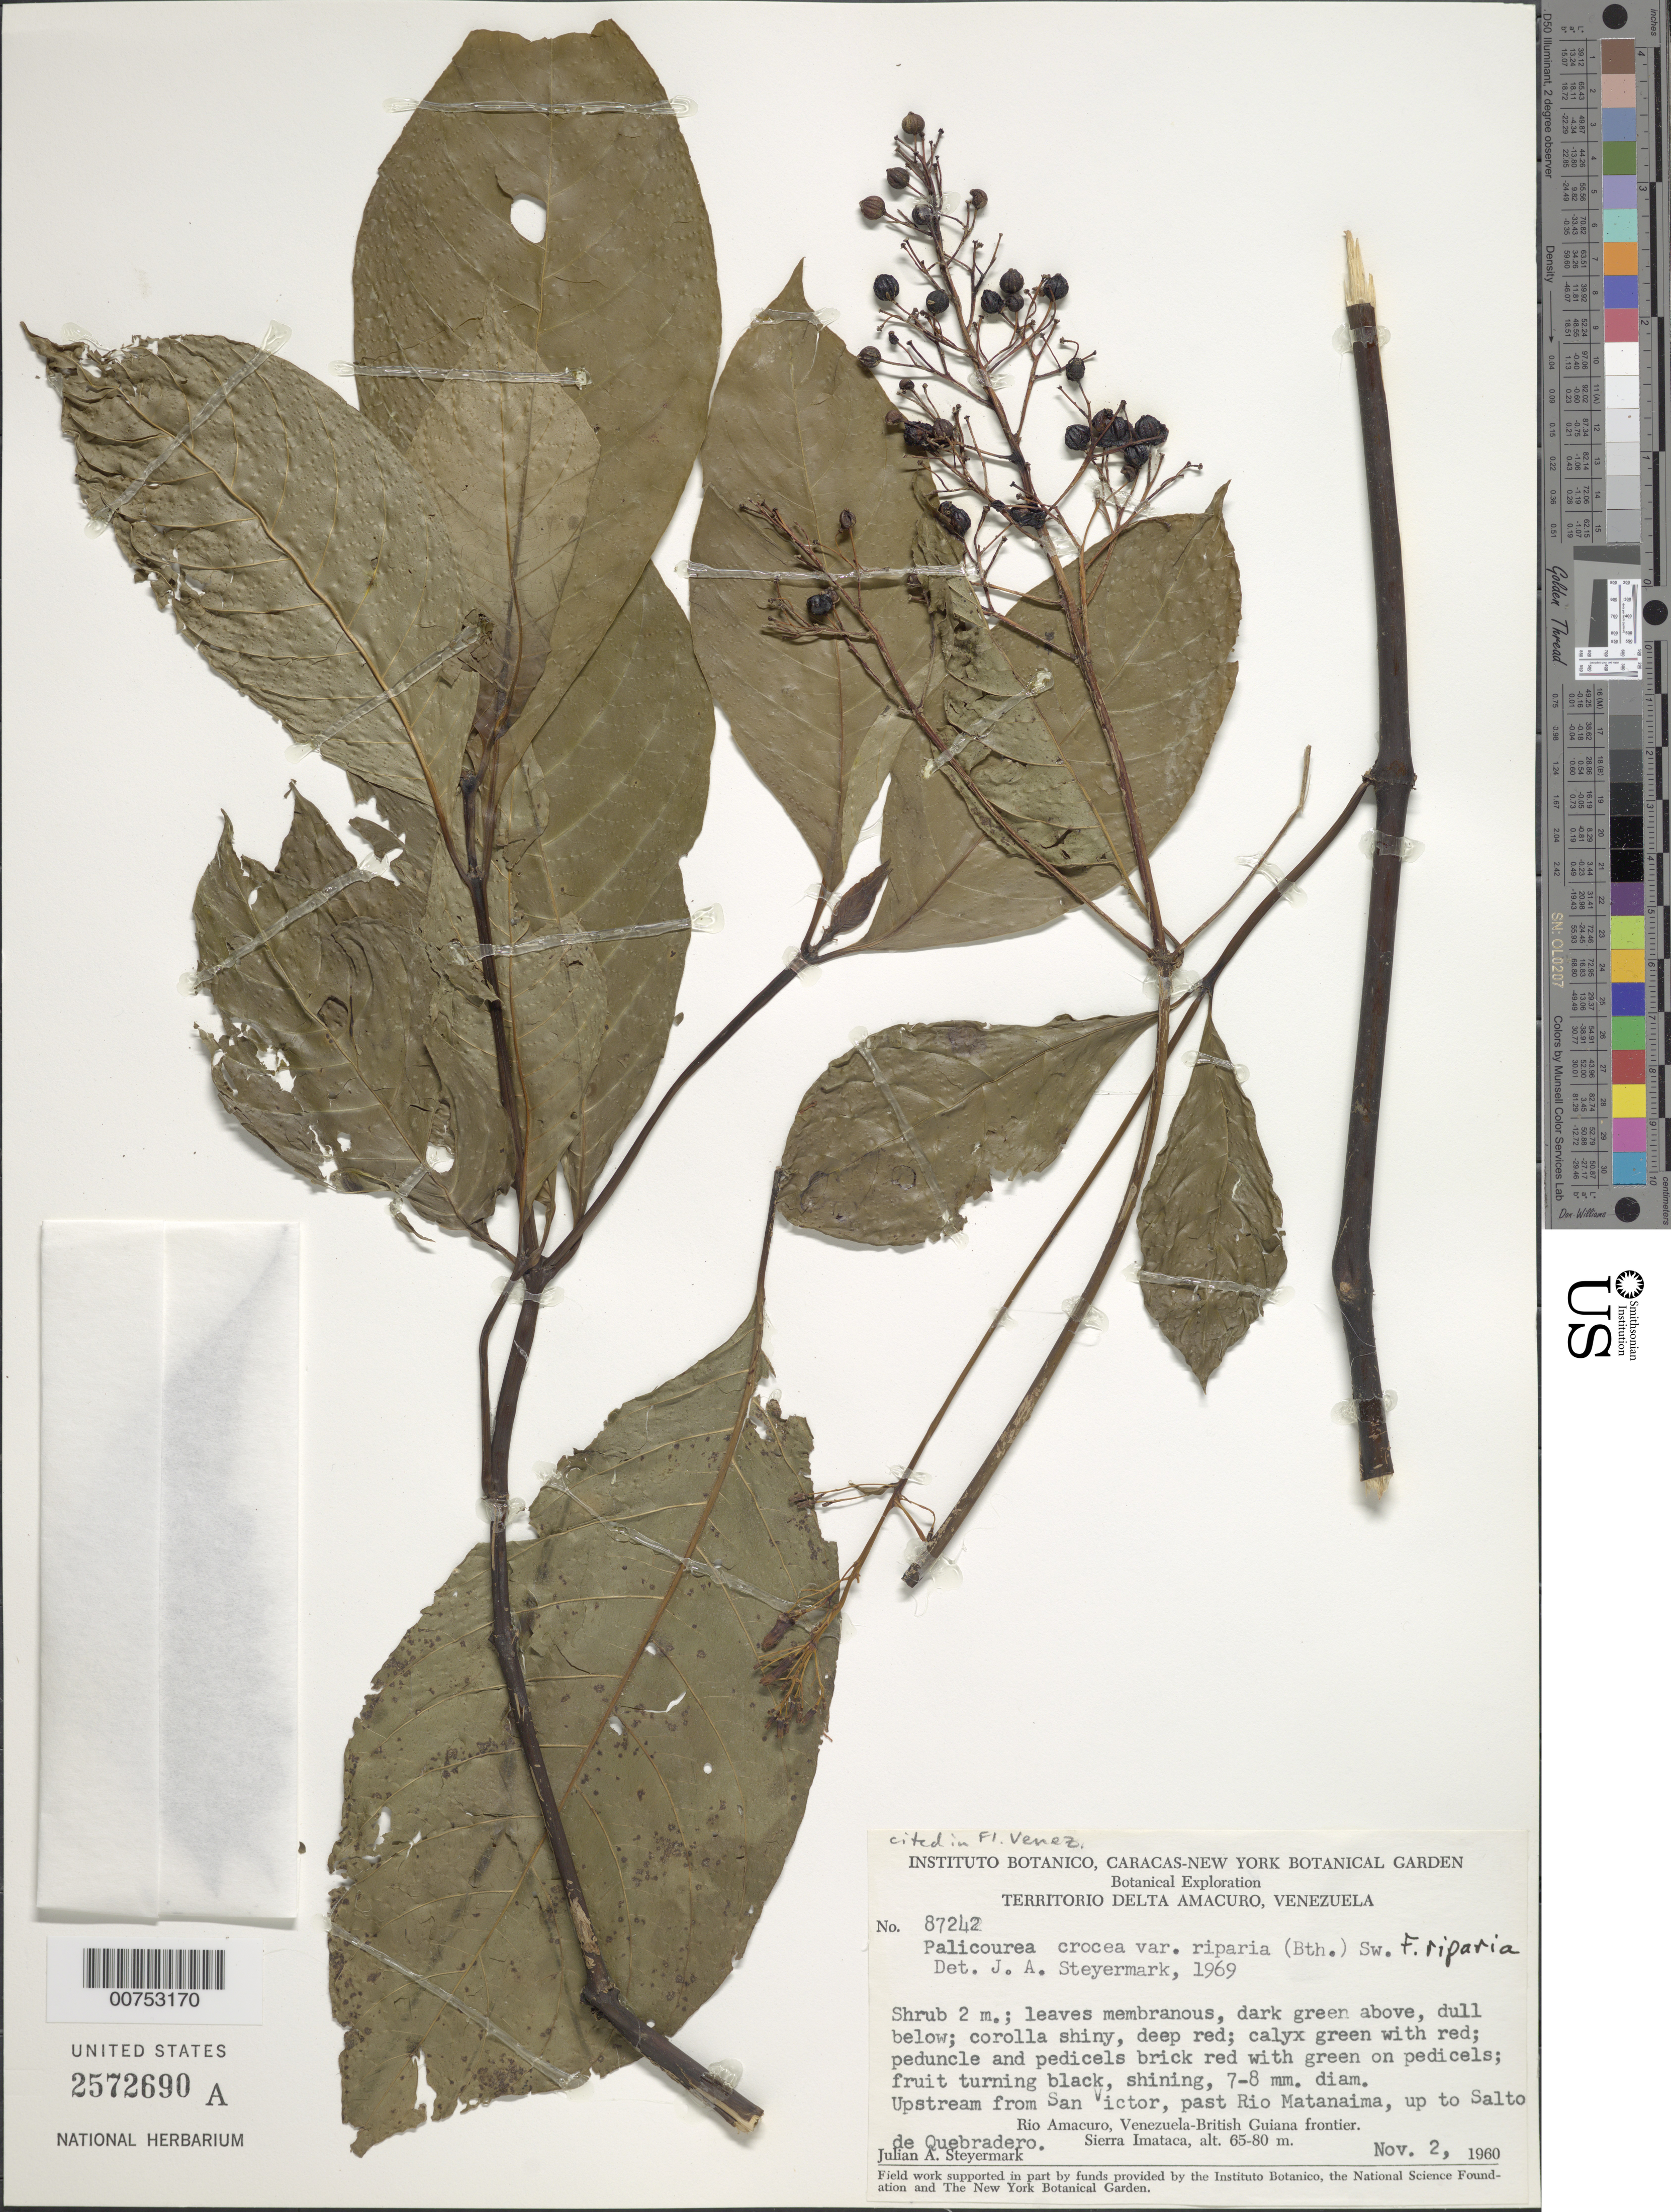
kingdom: Plantae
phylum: Tracheophyta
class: Magnoliopsida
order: Gentianales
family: Rubiaceae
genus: Palicourea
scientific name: Palicourea crocea f. riparia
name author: (Benth.) Griseb.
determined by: Steyermark, Julian A., (VEN)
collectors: J. Steyermark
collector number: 87242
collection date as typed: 2-Nov-60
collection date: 1960-11-02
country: Venezuela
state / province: Delta Amacuro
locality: Río Amacuro, Venezuela-British Guiana frontier, Sierra Imataca; upstream from San Victor, past Quebrada Piedradero and Río Matanaima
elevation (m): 65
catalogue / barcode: US 2572690A